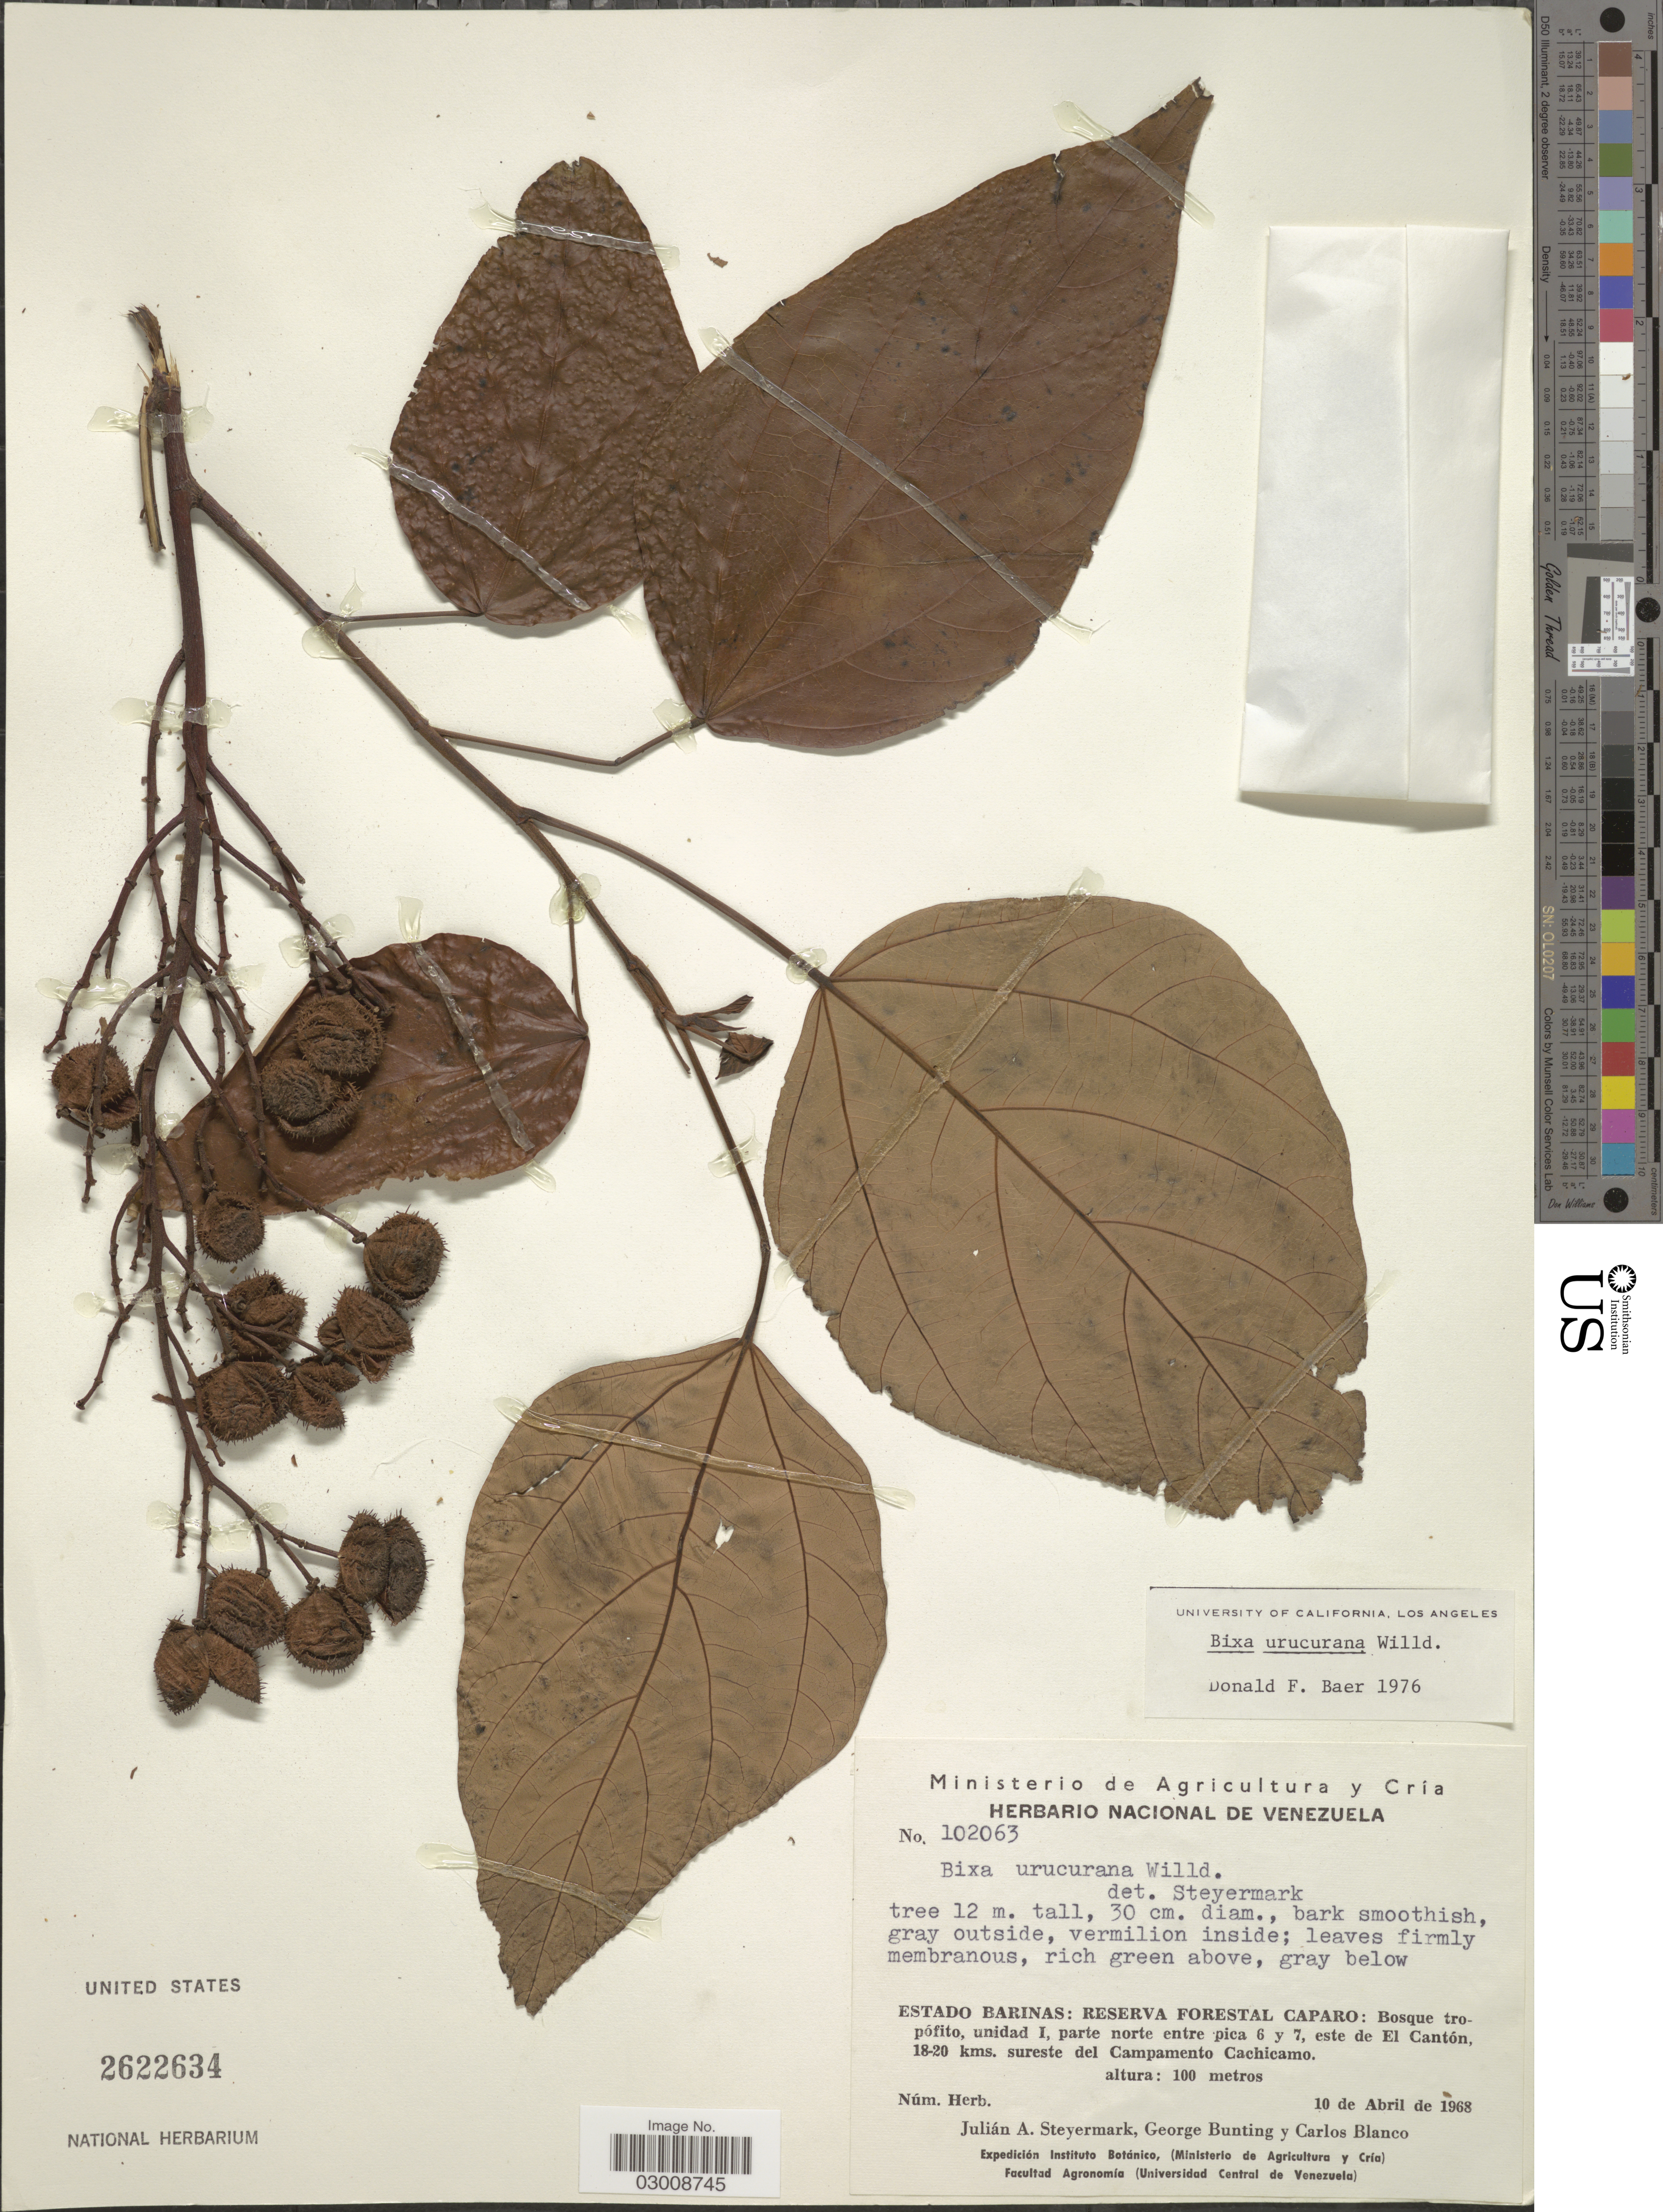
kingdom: Plantae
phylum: Tracheophyta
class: Magnoliopsida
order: Malvales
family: Bixaceae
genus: Bixa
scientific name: Bixa urucurana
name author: Willd.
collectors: J. Steyermark, G. S. Bunting & C. Blanco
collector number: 102063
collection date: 1968-04-10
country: Venezuela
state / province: Barinas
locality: Reserva Forestal Caparo: Bosque tropófito, unidad I, parte norte entre pica 6 y 7, este de El Cantón, 18-20 kms. sureste del Campamento Cachicamo.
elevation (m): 100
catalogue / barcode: US 2622634